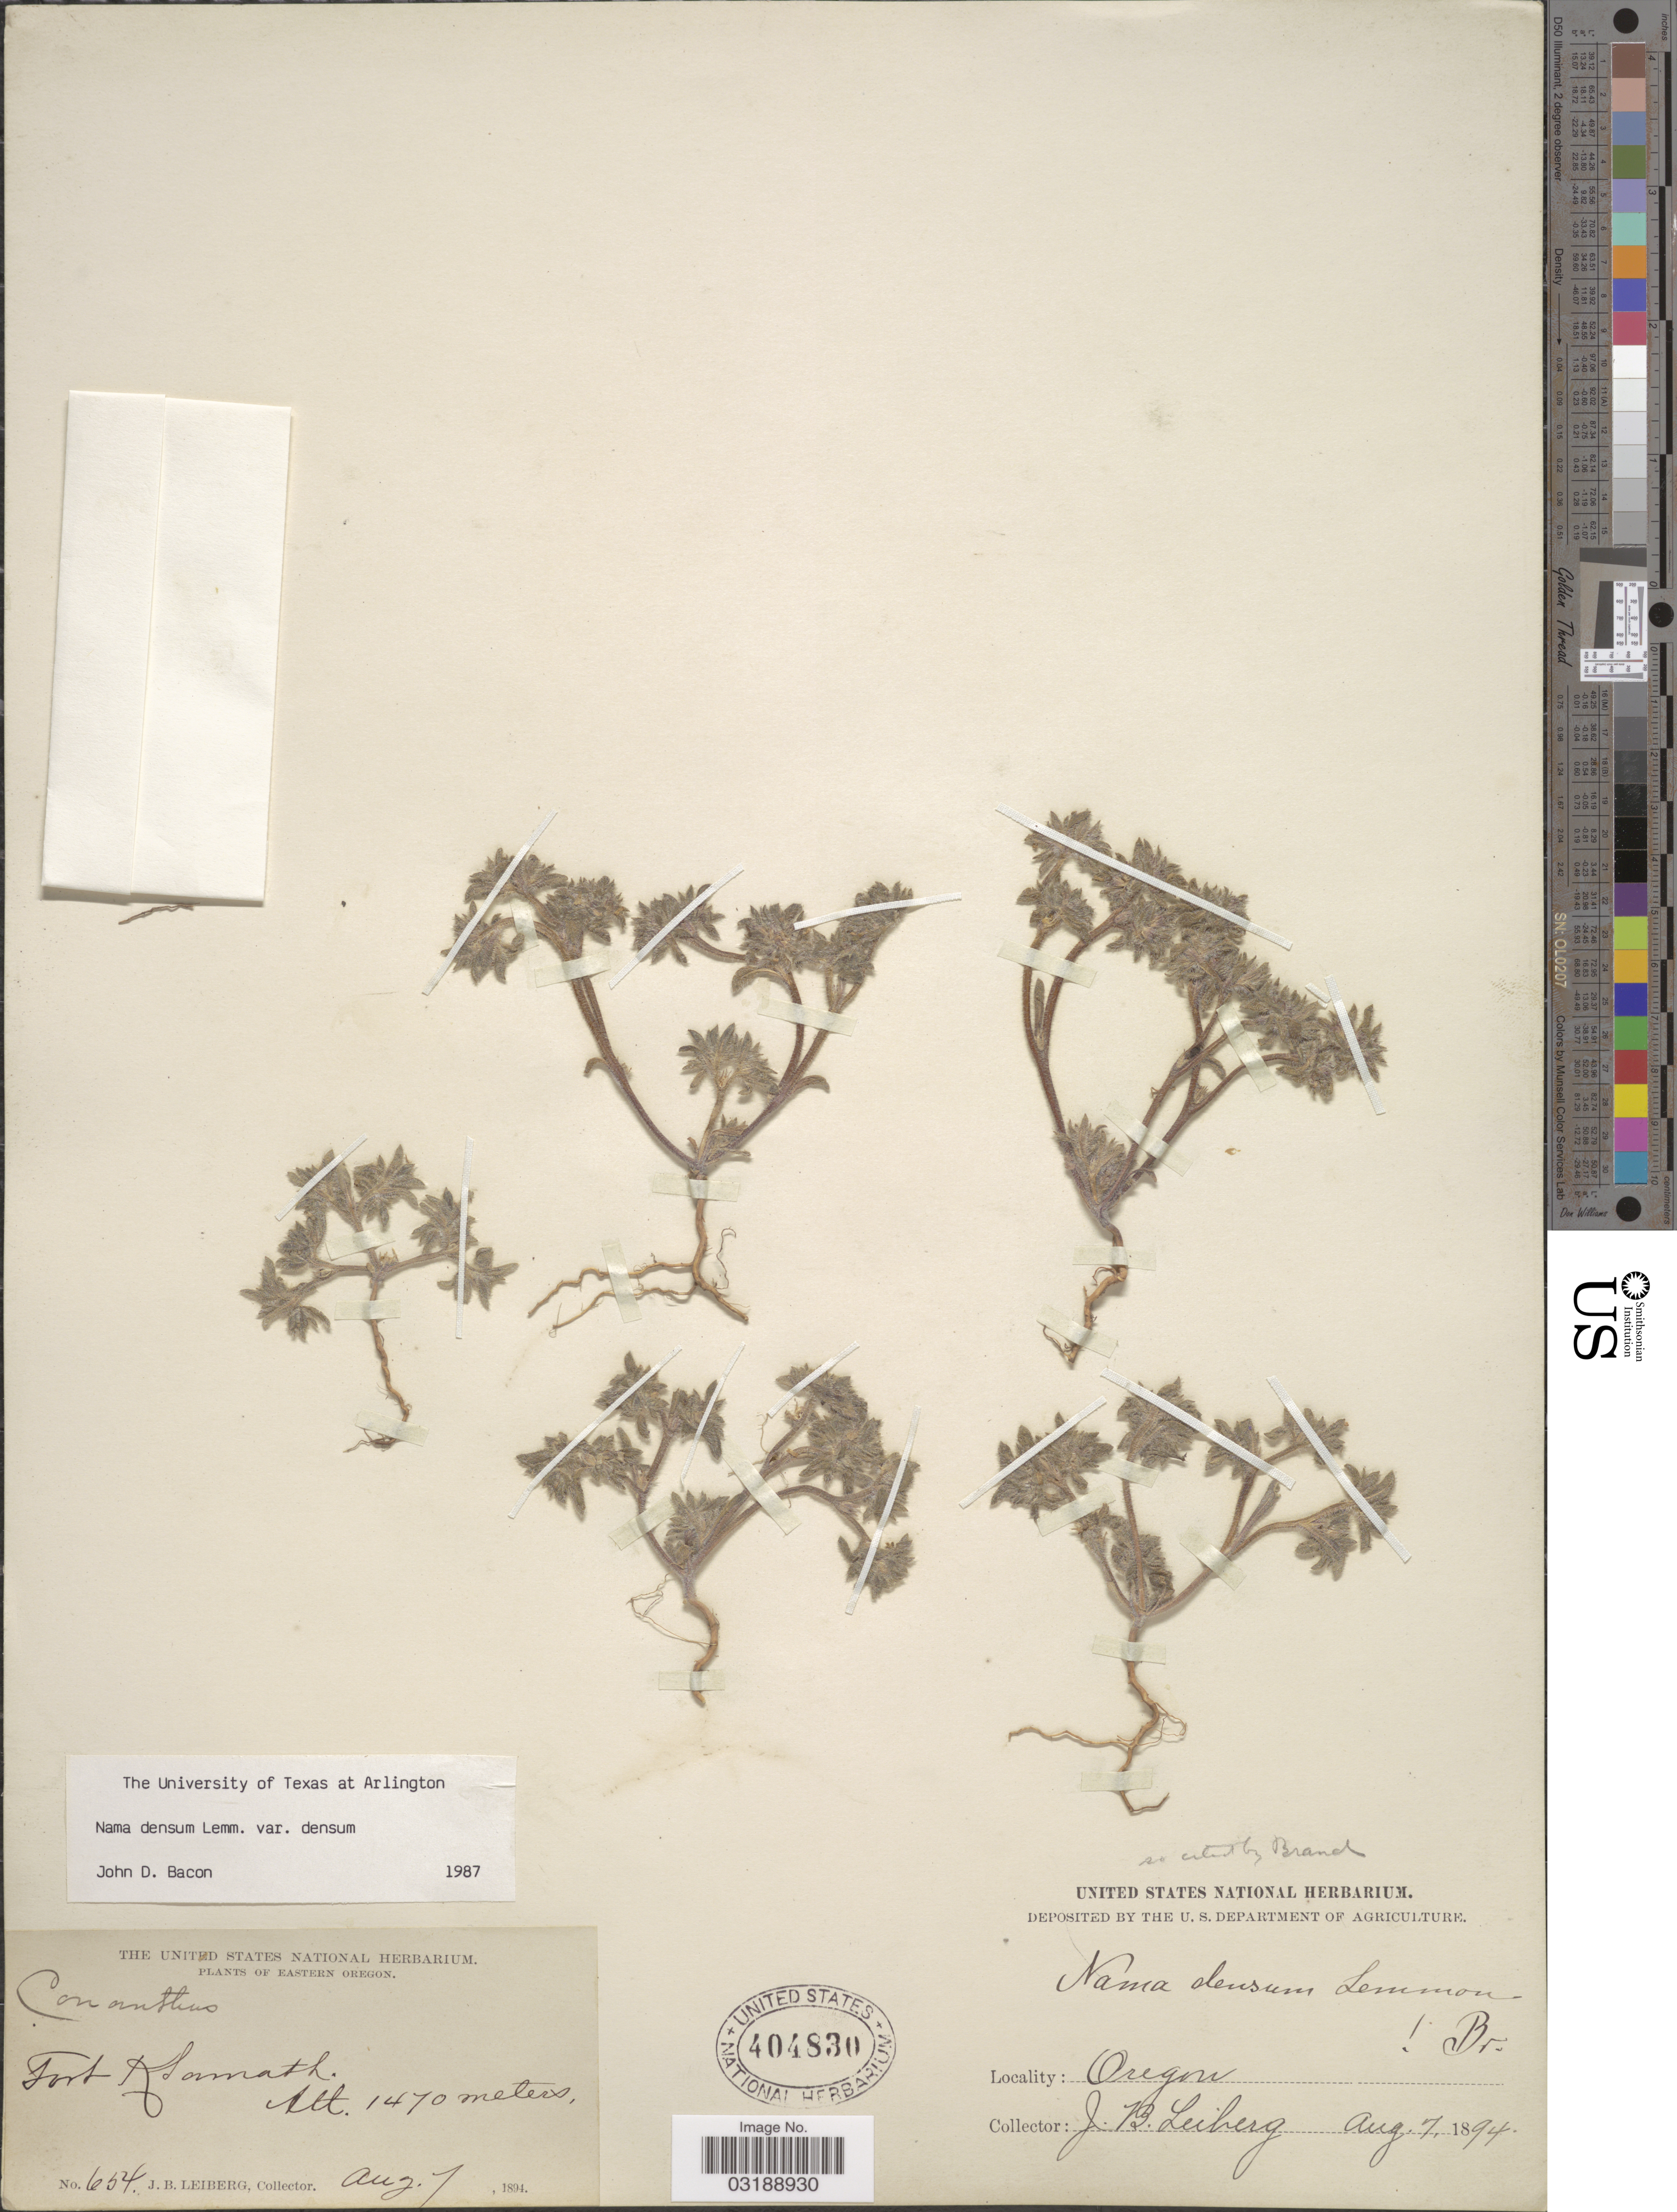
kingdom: Plantae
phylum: Tracheophyta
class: Magnoliopsida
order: Boraginales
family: Namaceae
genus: Nama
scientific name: Nama densa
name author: Lemmon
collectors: J. B. Leiberg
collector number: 654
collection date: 1894-08-07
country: United States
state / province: Oregon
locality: Eastern Oregon, Fort Klamath.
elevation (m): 1470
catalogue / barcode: US 404830